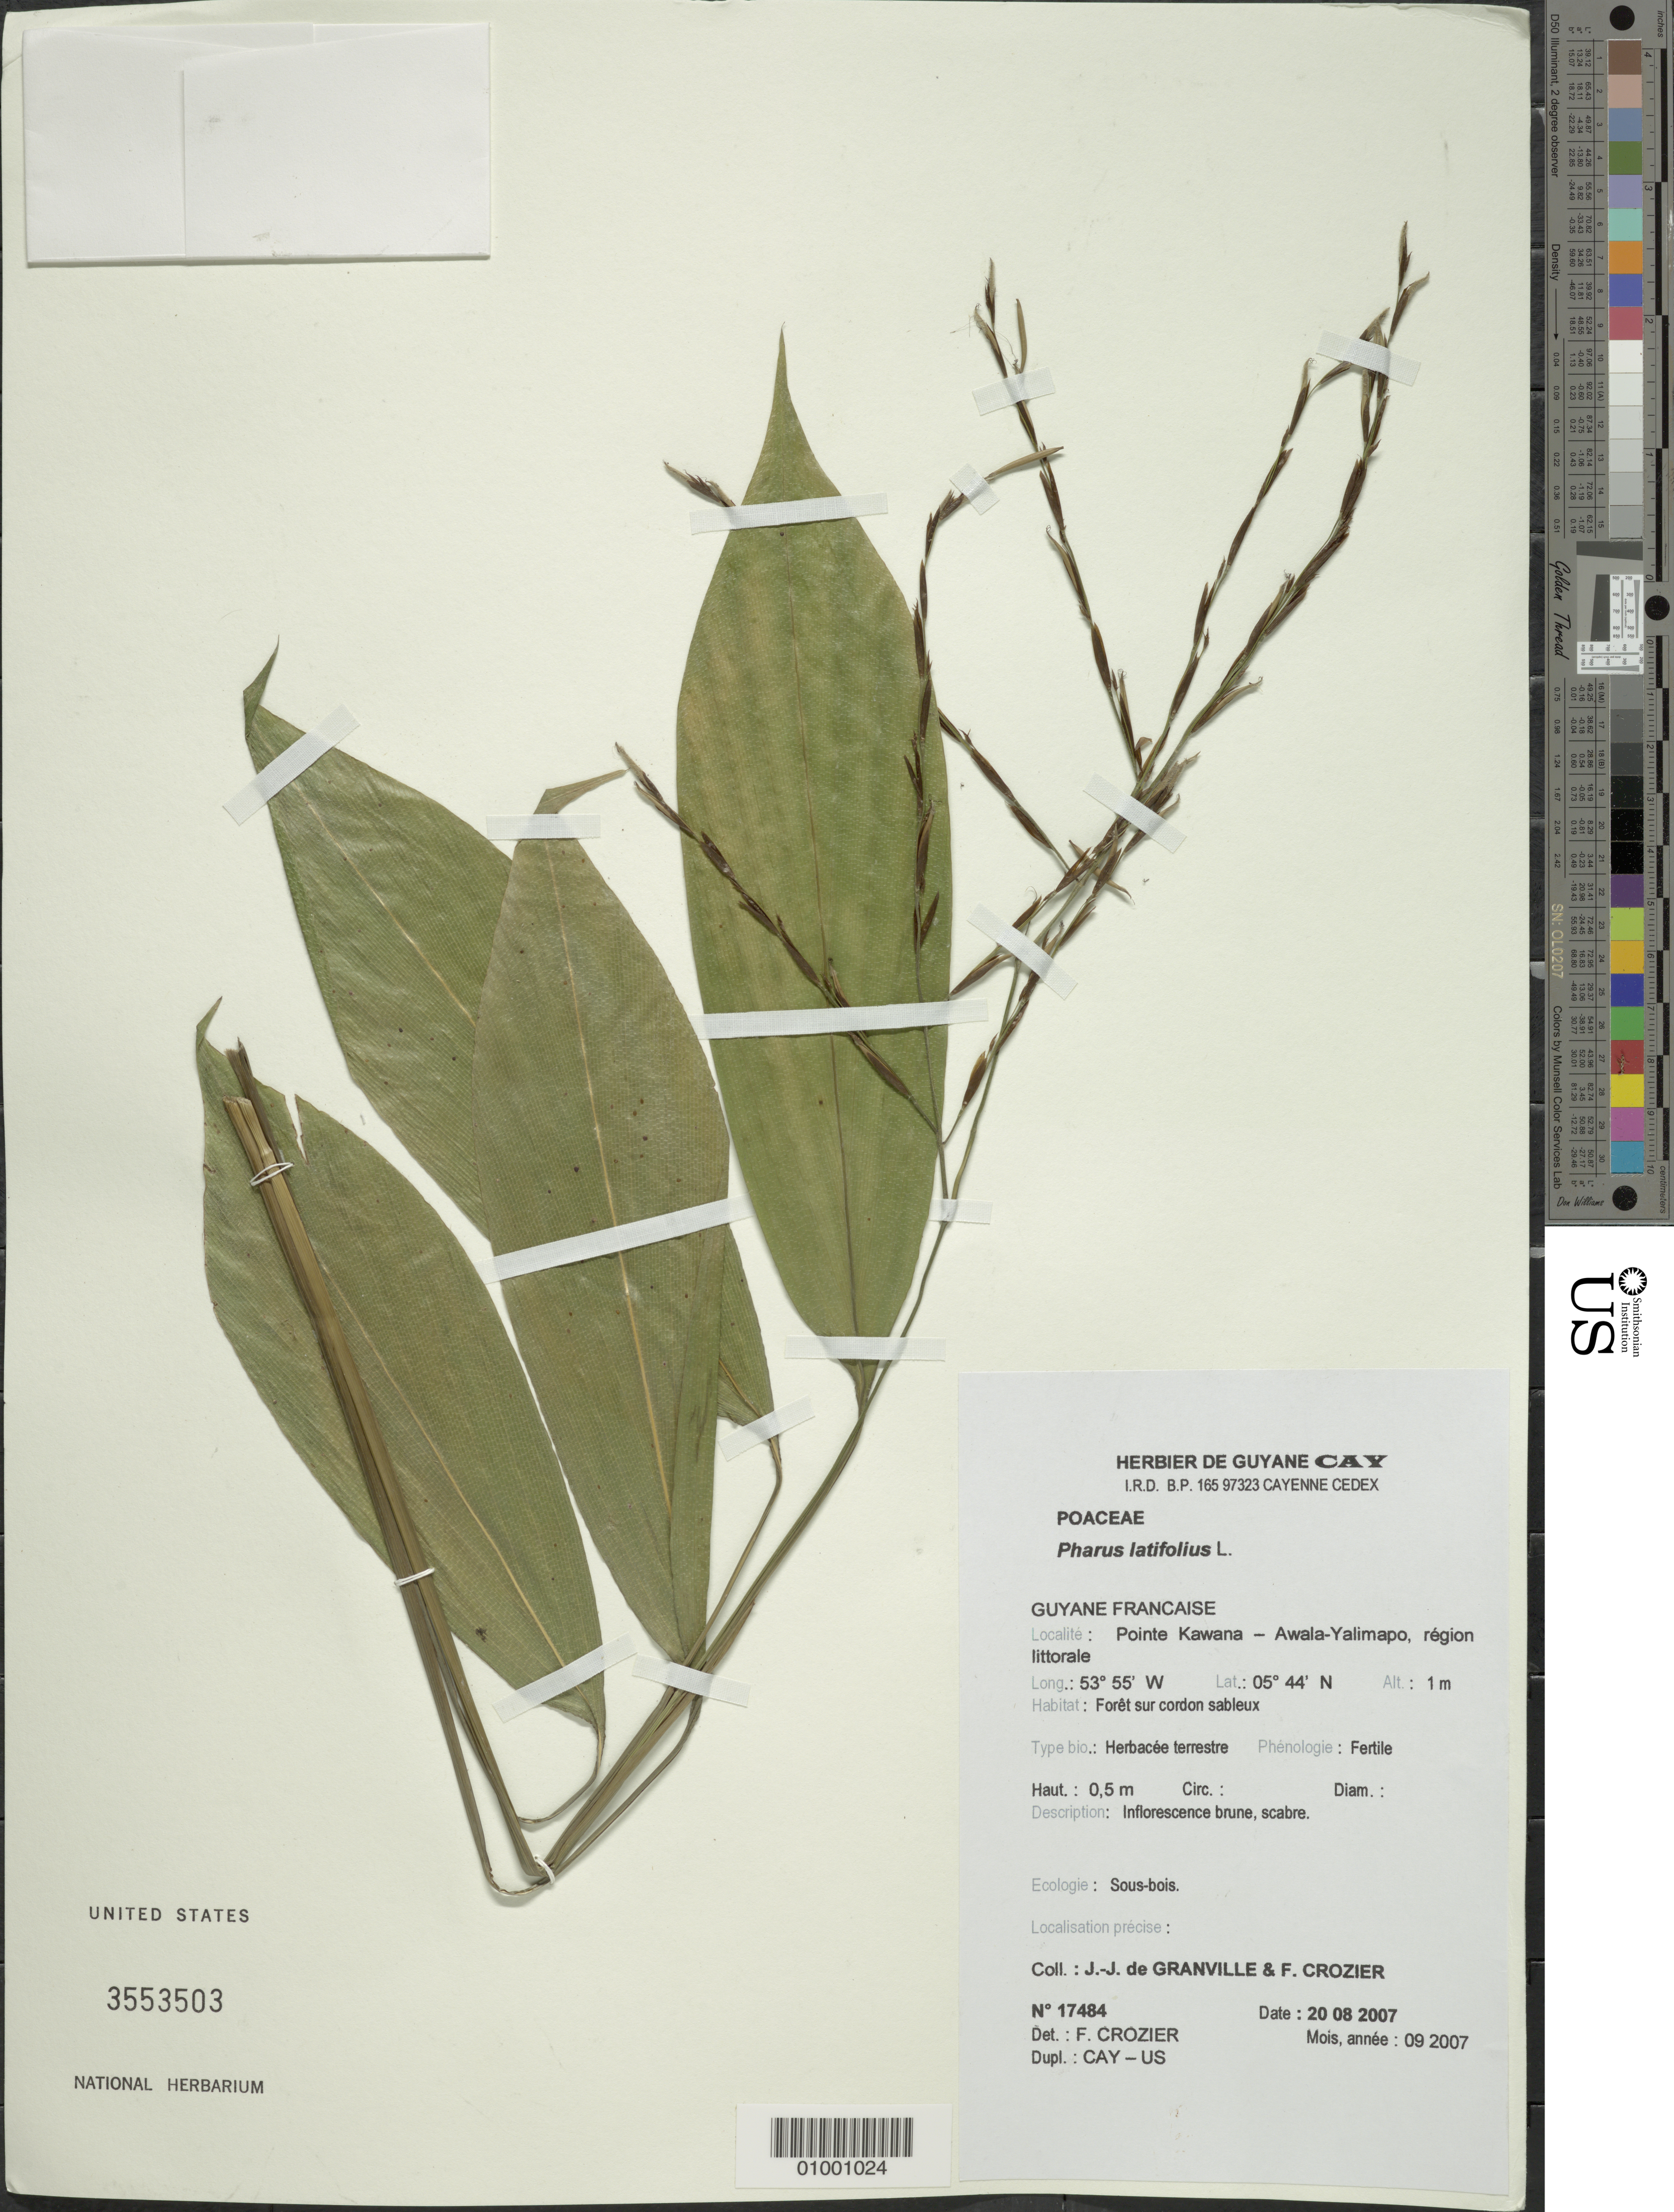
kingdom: Plantae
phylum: Tracheophyta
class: Liliopsida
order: Poales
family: Poaceae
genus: Pharus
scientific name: Pharus latifolius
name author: L.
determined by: Crozier, F.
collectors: J.-J. de Granville & F. Crozier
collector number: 17484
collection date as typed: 20-Aug-07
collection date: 2007-08-20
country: French Guiana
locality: Pointe Kawana - Awala-Yalimapo, region littorale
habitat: Foret sur cordon sableux; sous-bois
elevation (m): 1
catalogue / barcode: US 3553503